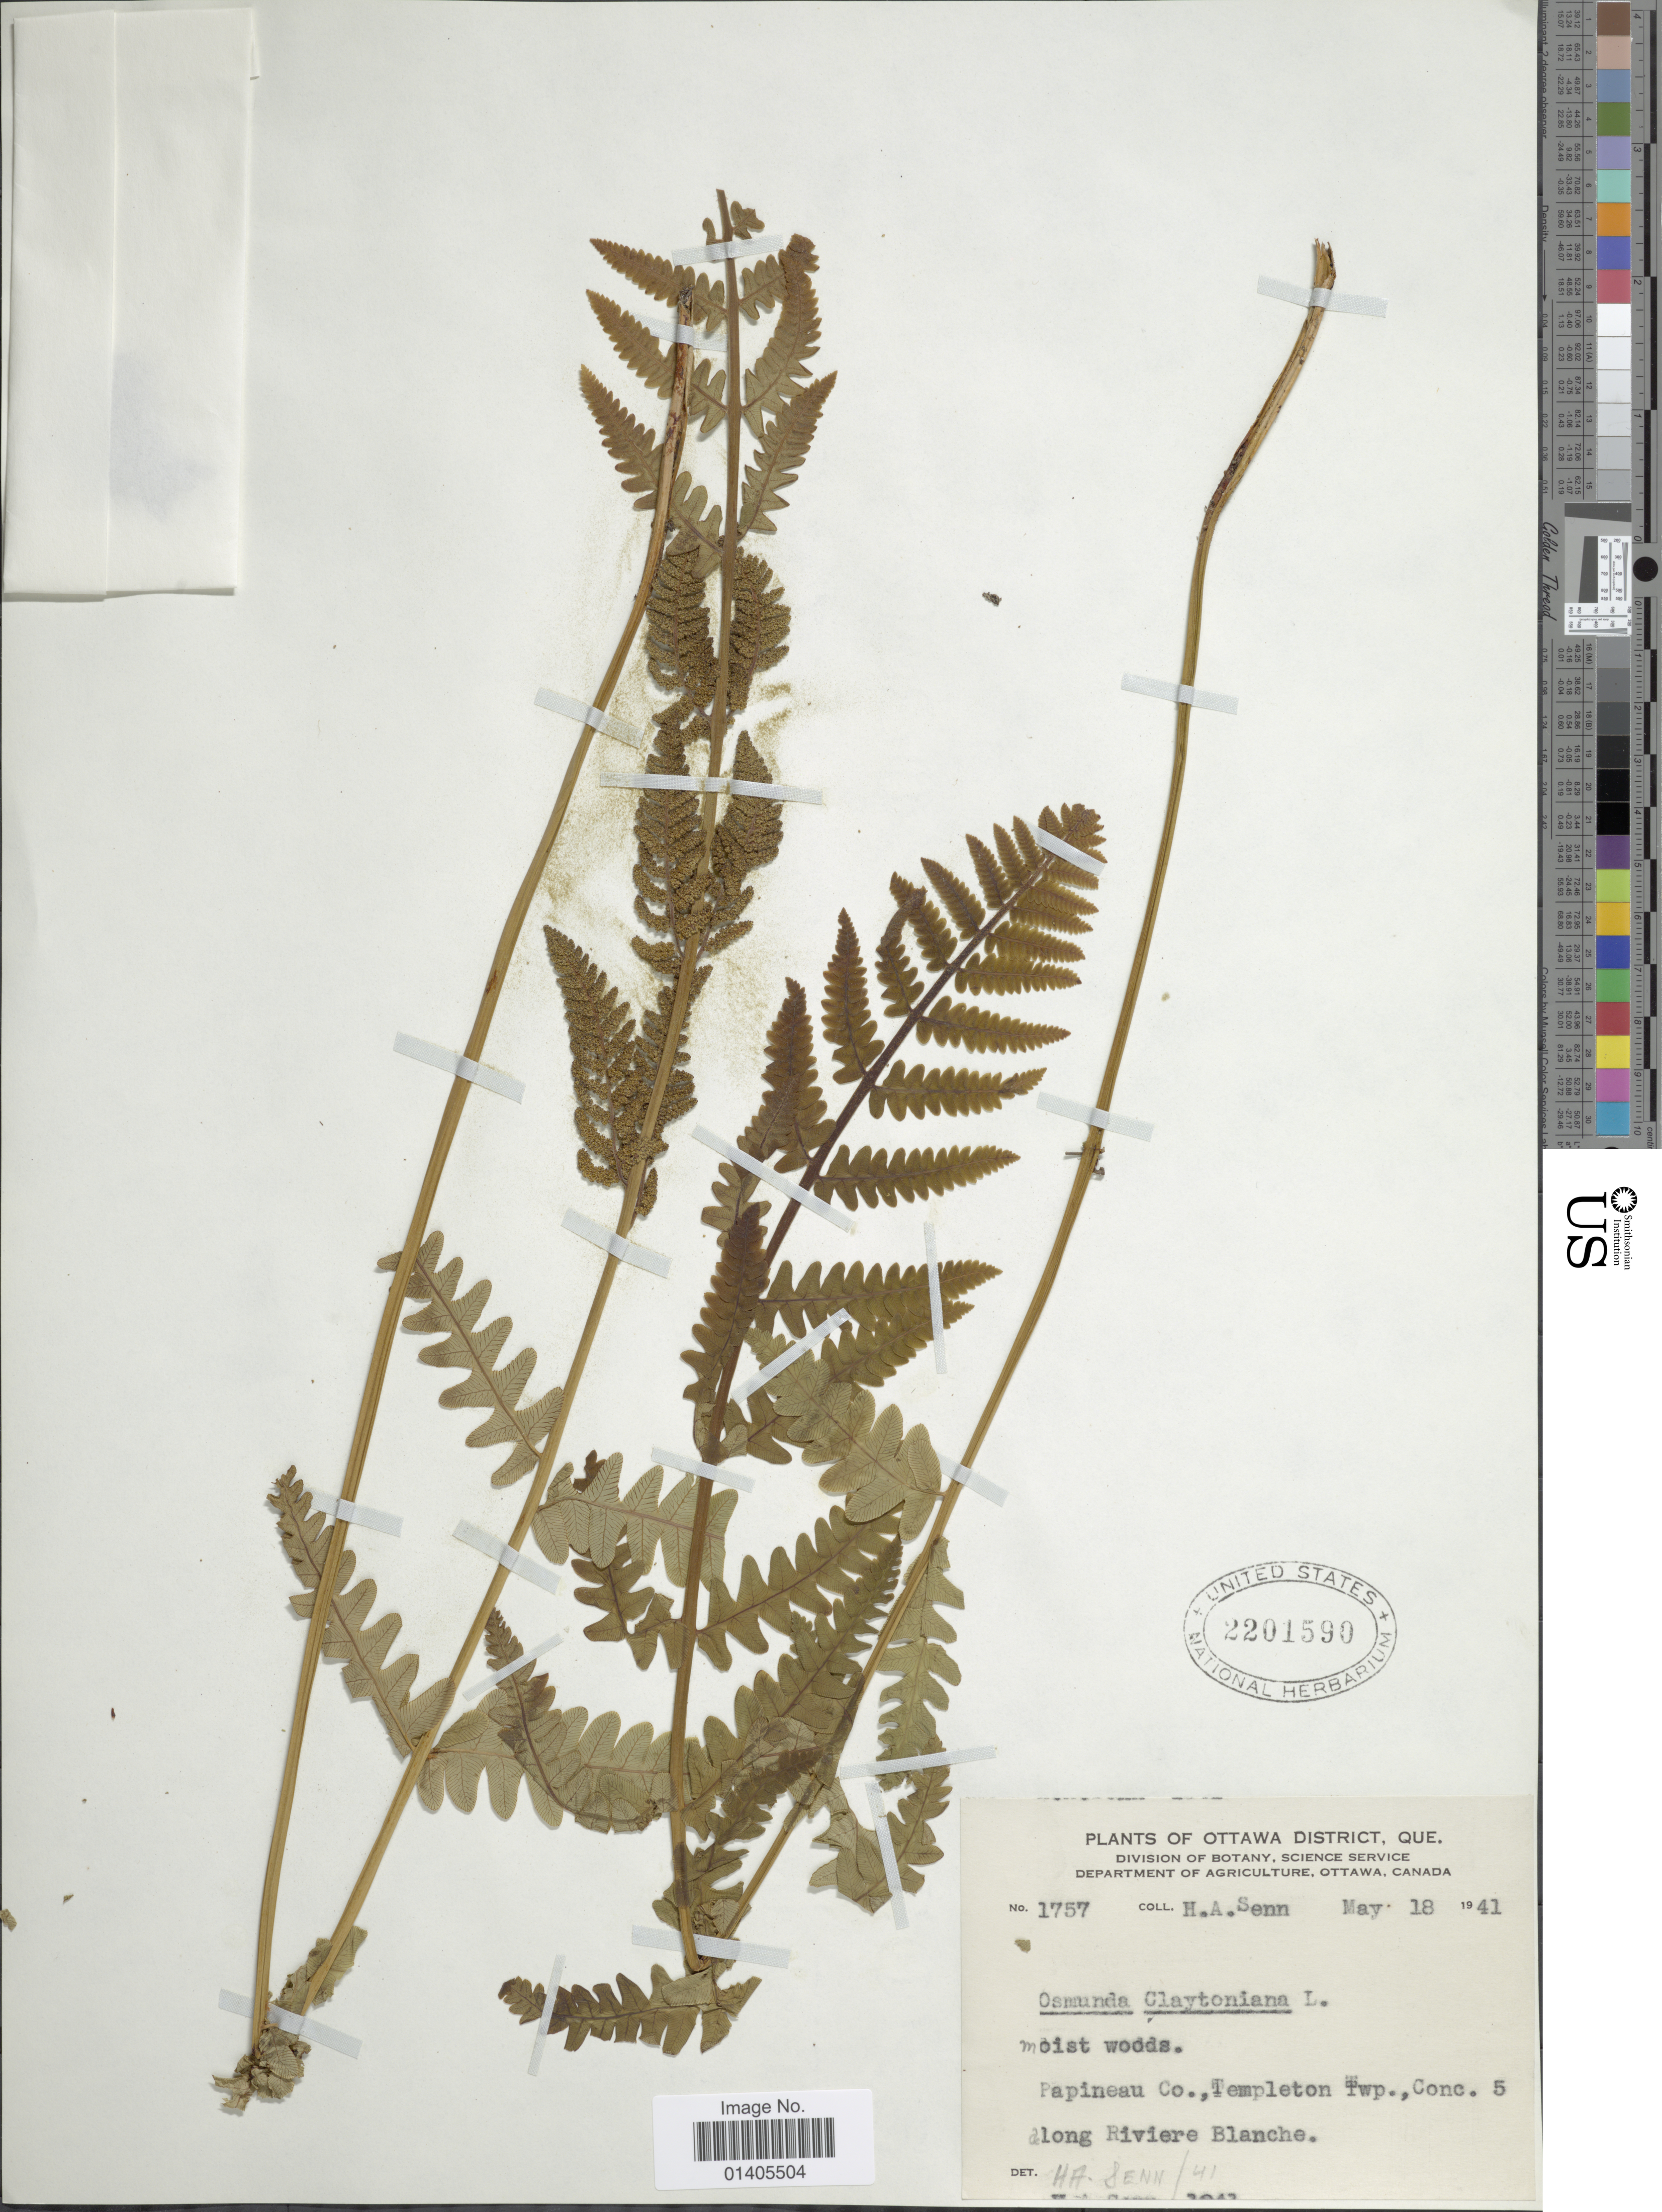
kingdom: Plantae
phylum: Tracheophyta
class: Polypodiopsida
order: Osmundales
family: Osmundaceae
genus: Osmunda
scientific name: Osmunda claytoniana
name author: (L.) Tagawa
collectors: H. Senn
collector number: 1757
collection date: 1941-05-18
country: Canada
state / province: Quebec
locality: Ottawa District, Papineau Co., Templeon Twp., Conc. 5 along Riviere Blanche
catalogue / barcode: US 2201590